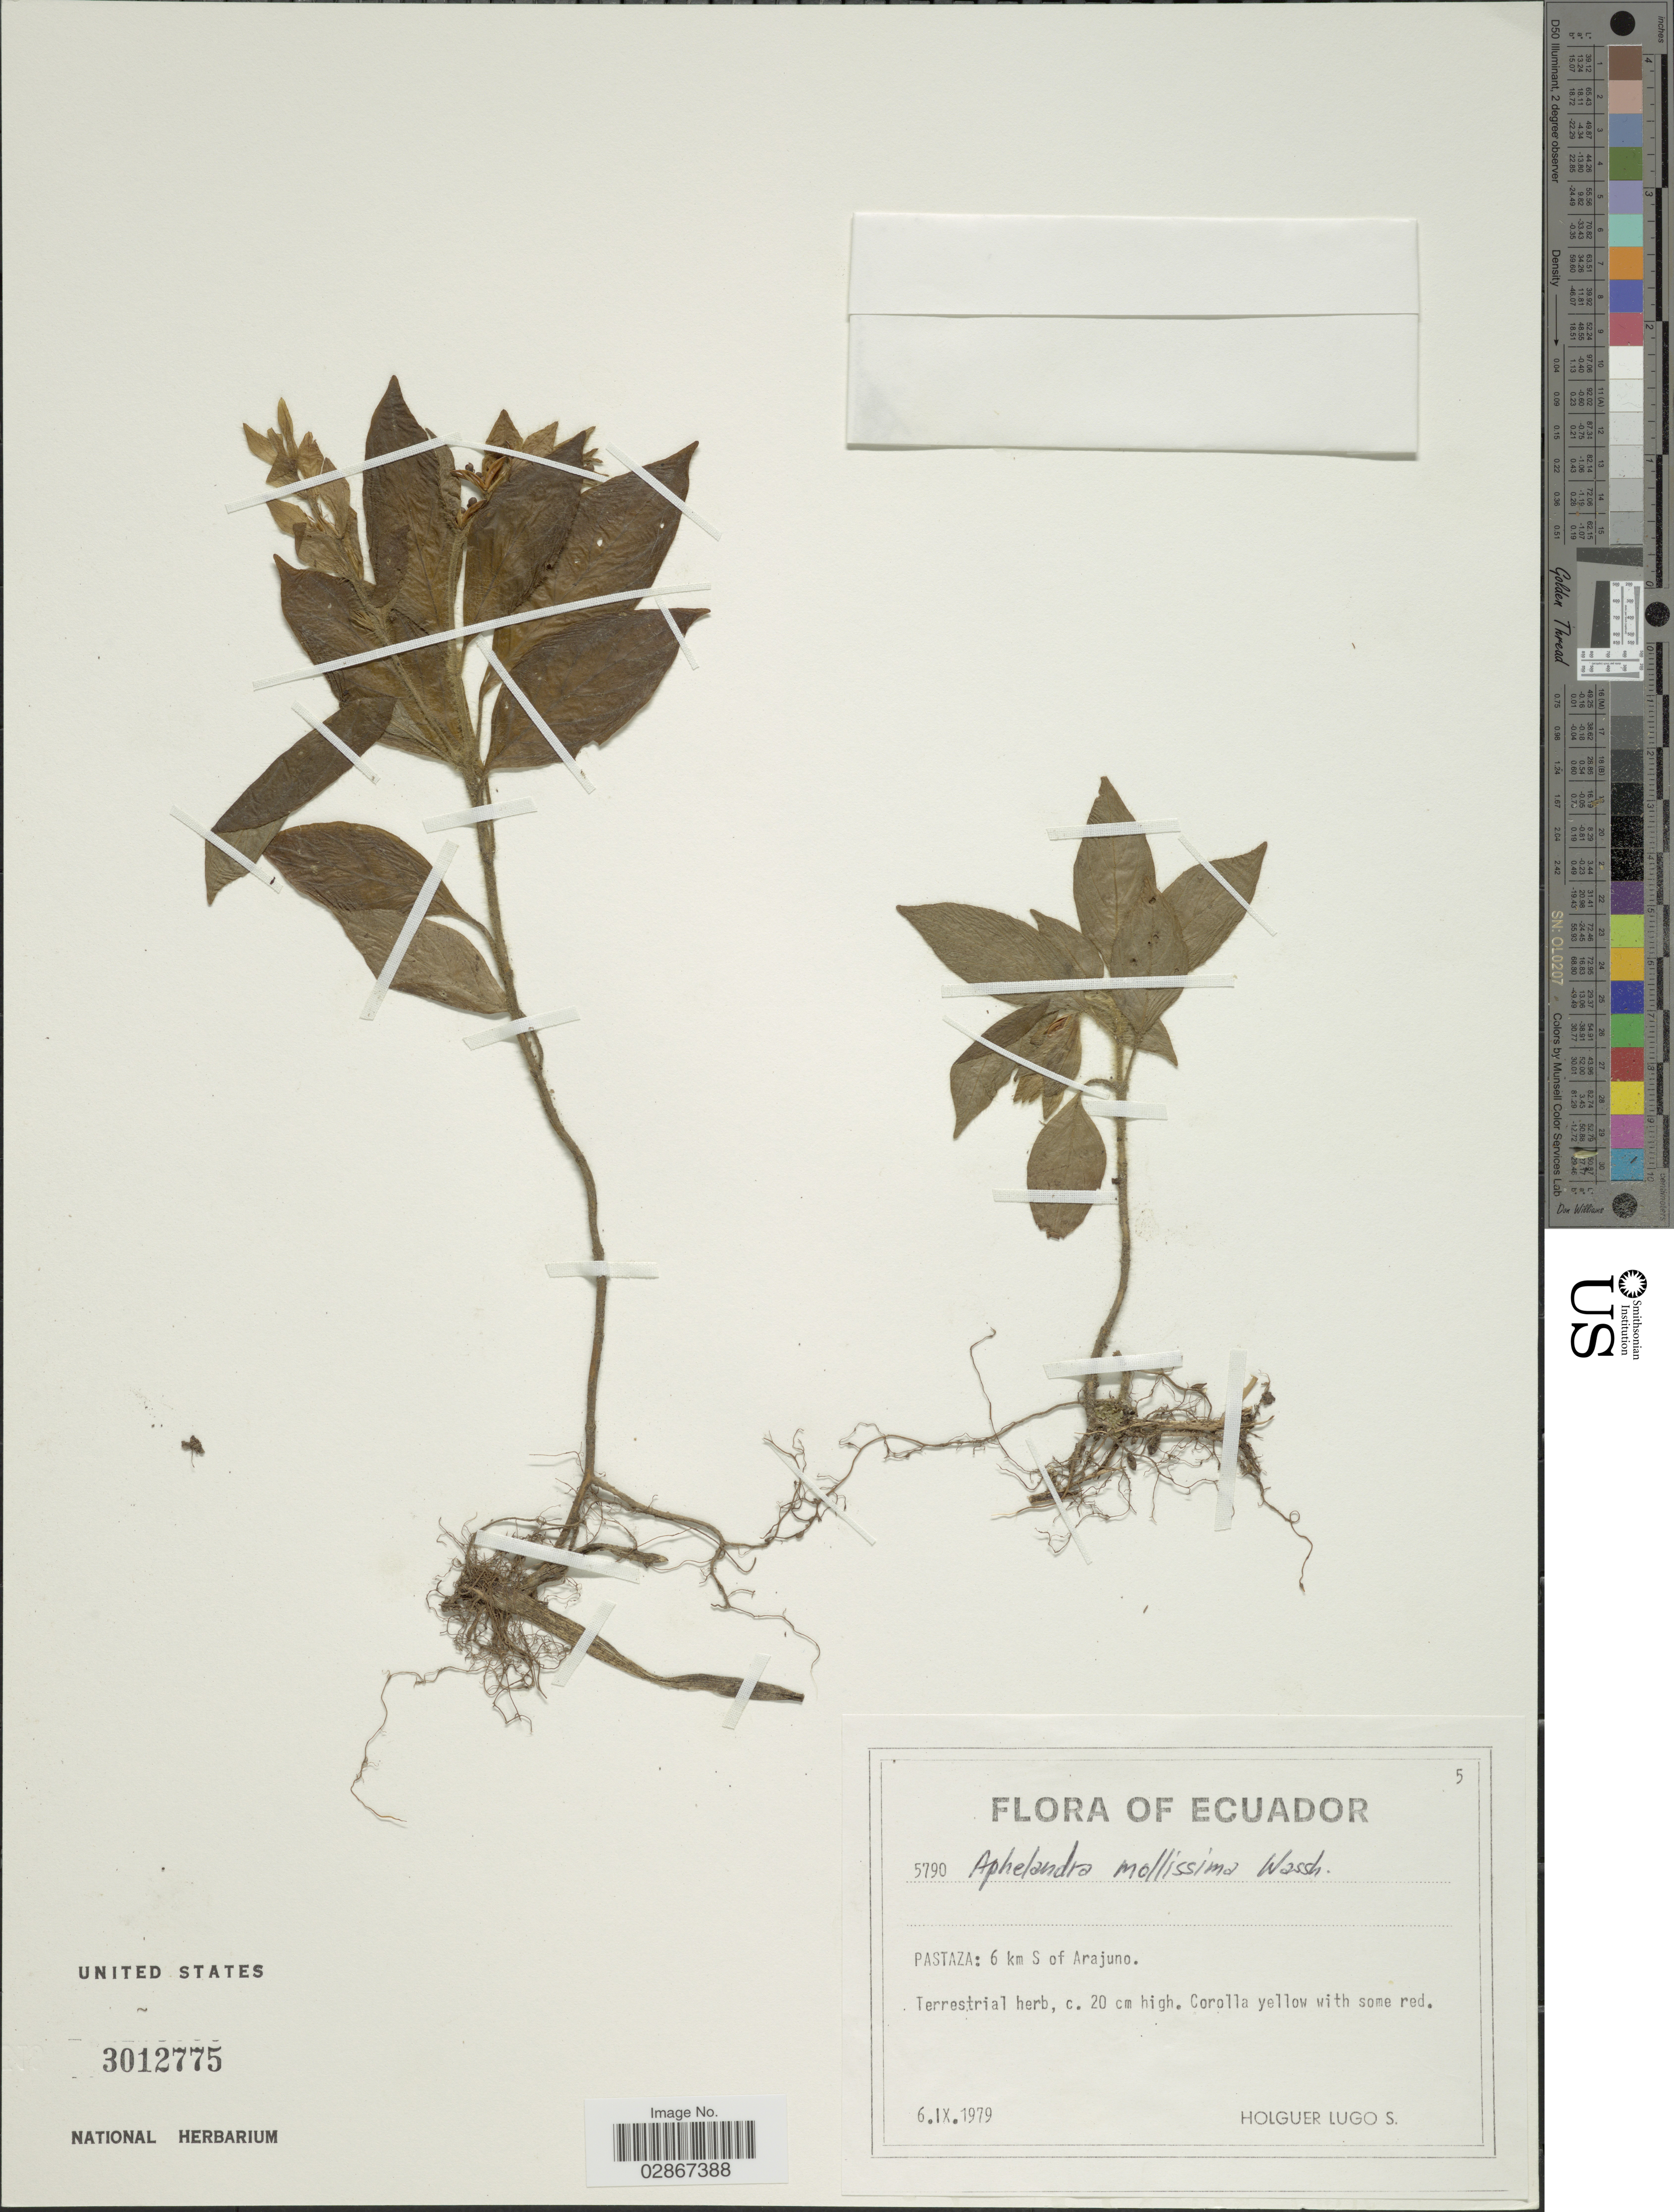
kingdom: Plantae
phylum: Tracheophyta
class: Magnoliopsida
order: Lamiales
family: Acanthaceae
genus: Aphelandra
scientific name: Aphelandra mollissima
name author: Wassh.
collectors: H. Lugo S.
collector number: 5790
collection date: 1979-09-06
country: Ecuador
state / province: Pastaza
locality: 6 km S of Arajuno.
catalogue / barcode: US 3012775